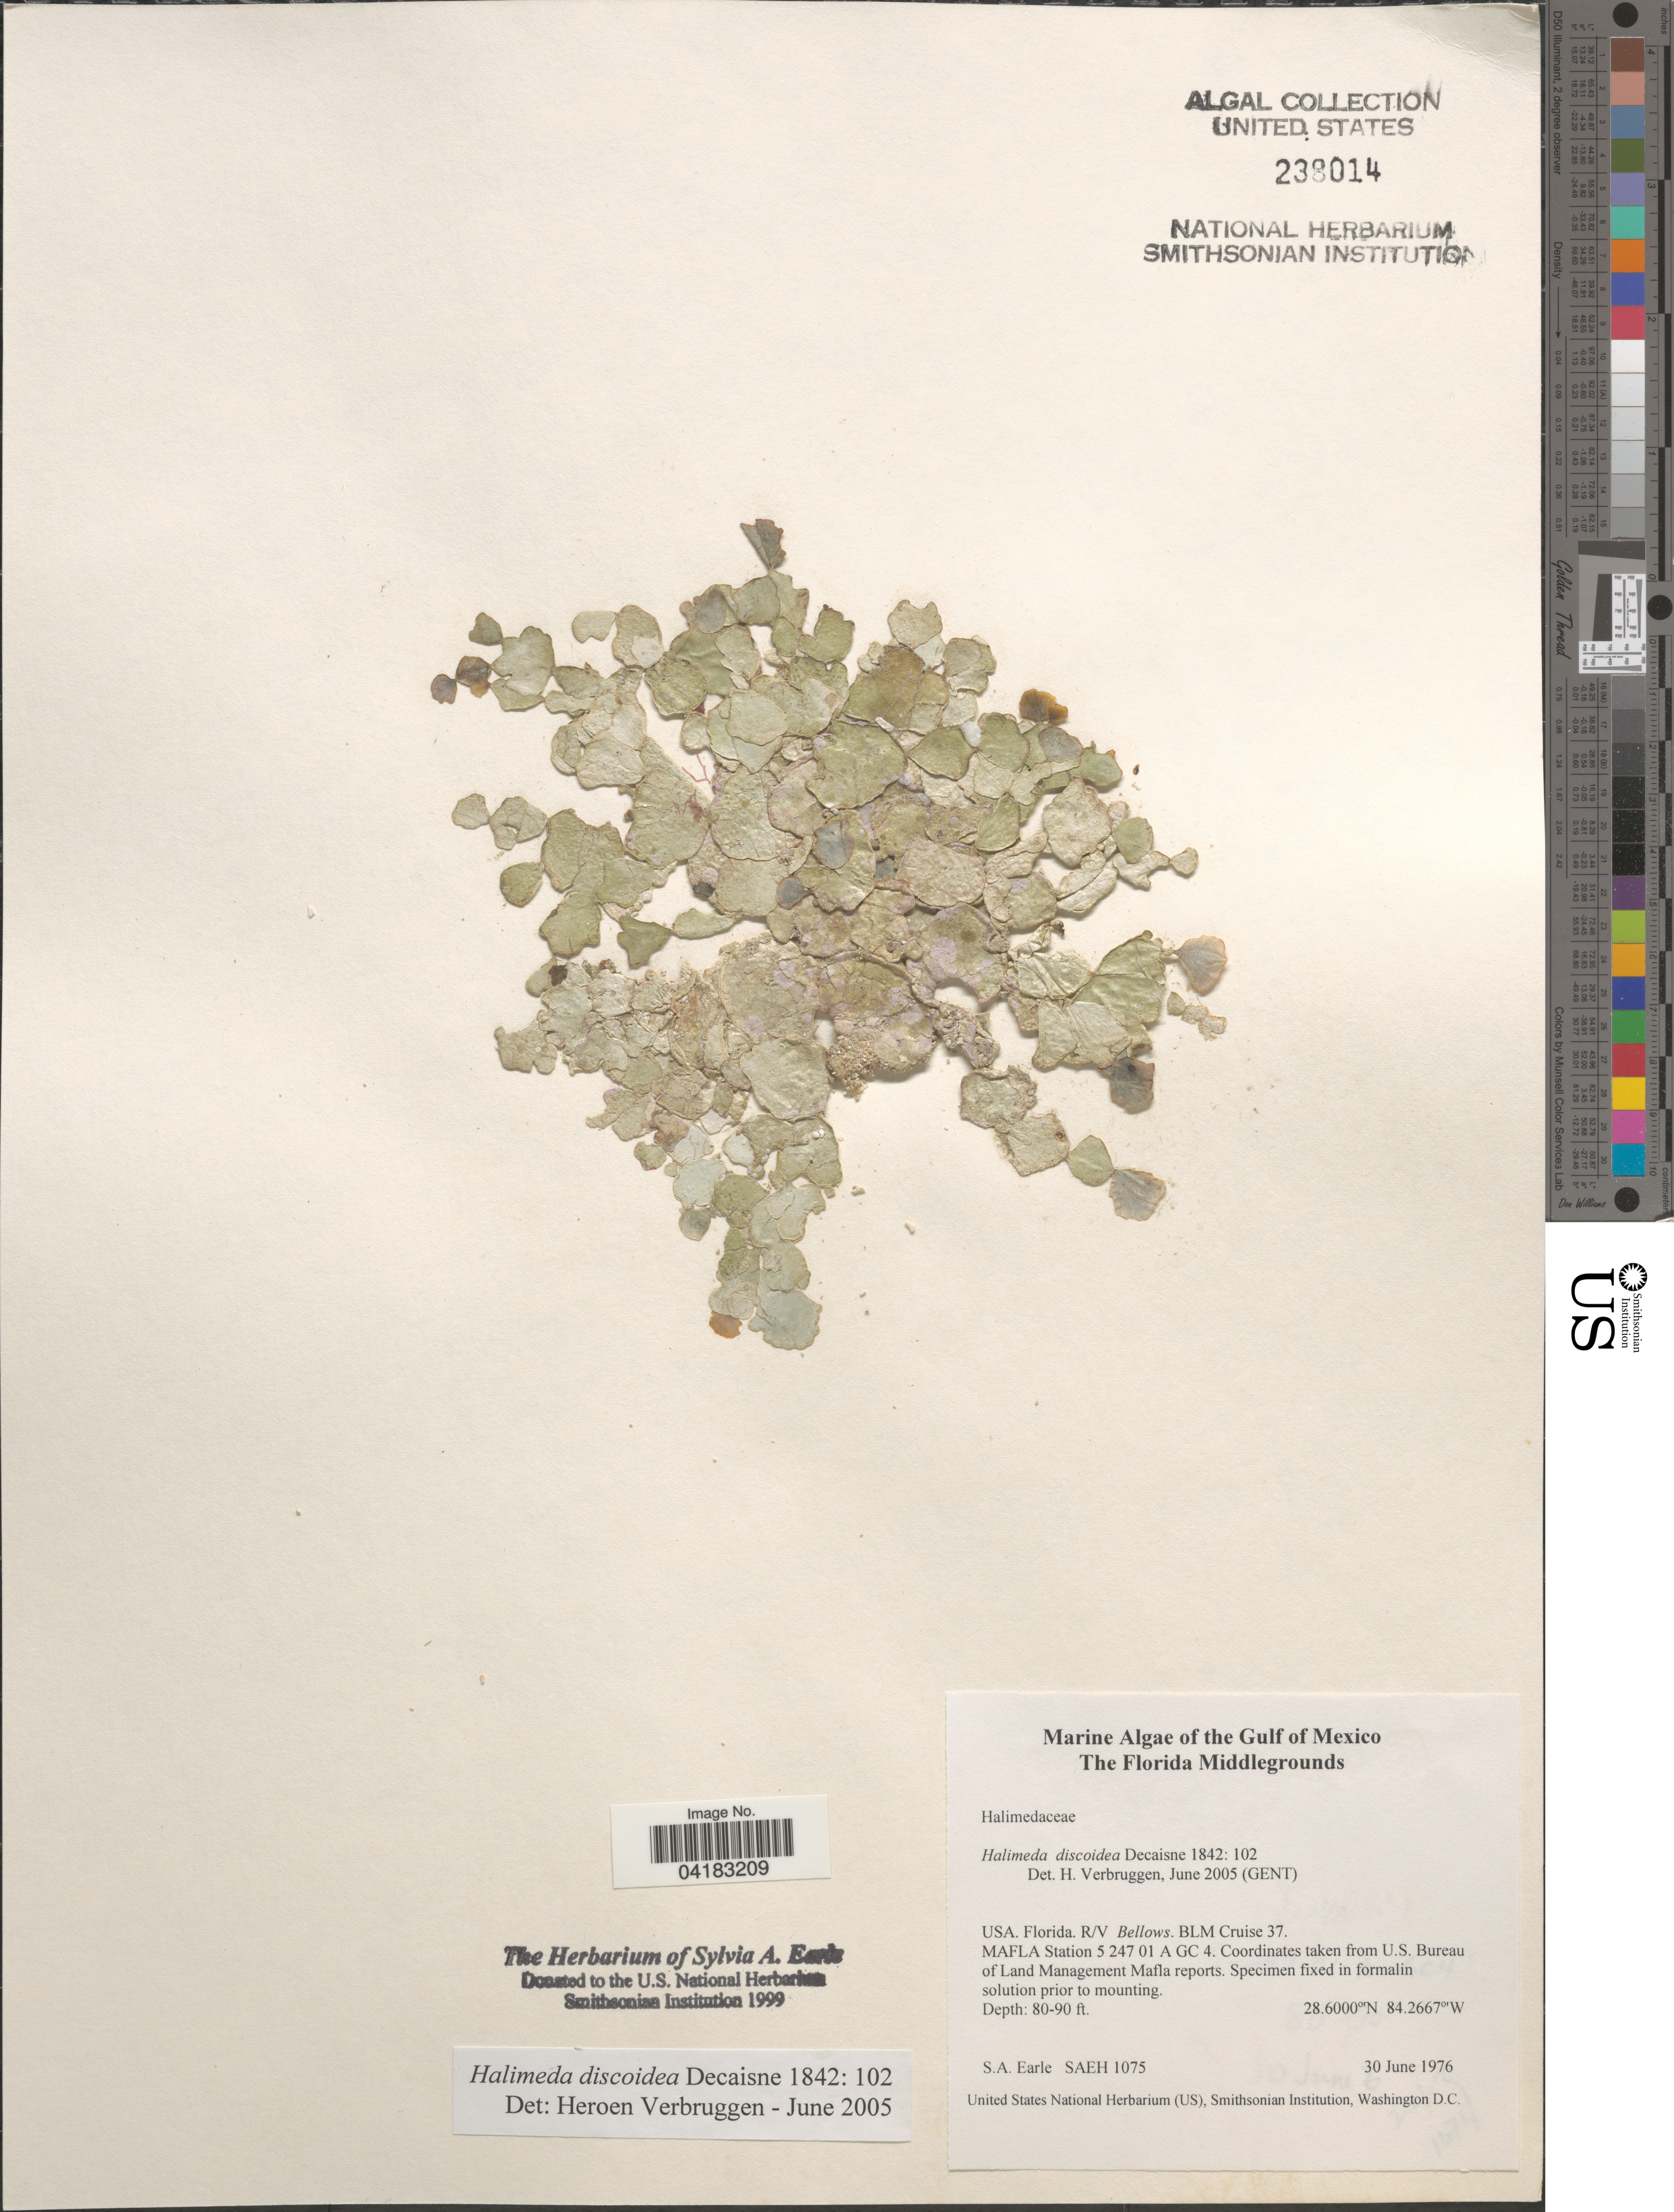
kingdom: Plantae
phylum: Chlorophyta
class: Ulvophyceae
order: Bryopsidales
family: Halimedaceae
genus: Halimeda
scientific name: Halimeda discoidea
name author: Decne.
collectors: S. A. Earle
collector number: SAEH1075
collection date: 1976-06-30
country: United States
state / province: Florida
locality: Gulf of Mexico. The Florida Middlegrounds. R/V Bellows. BLM Cruise 37. MAFLA Station 5 247 01 A GC 4.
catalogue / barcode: US 238014